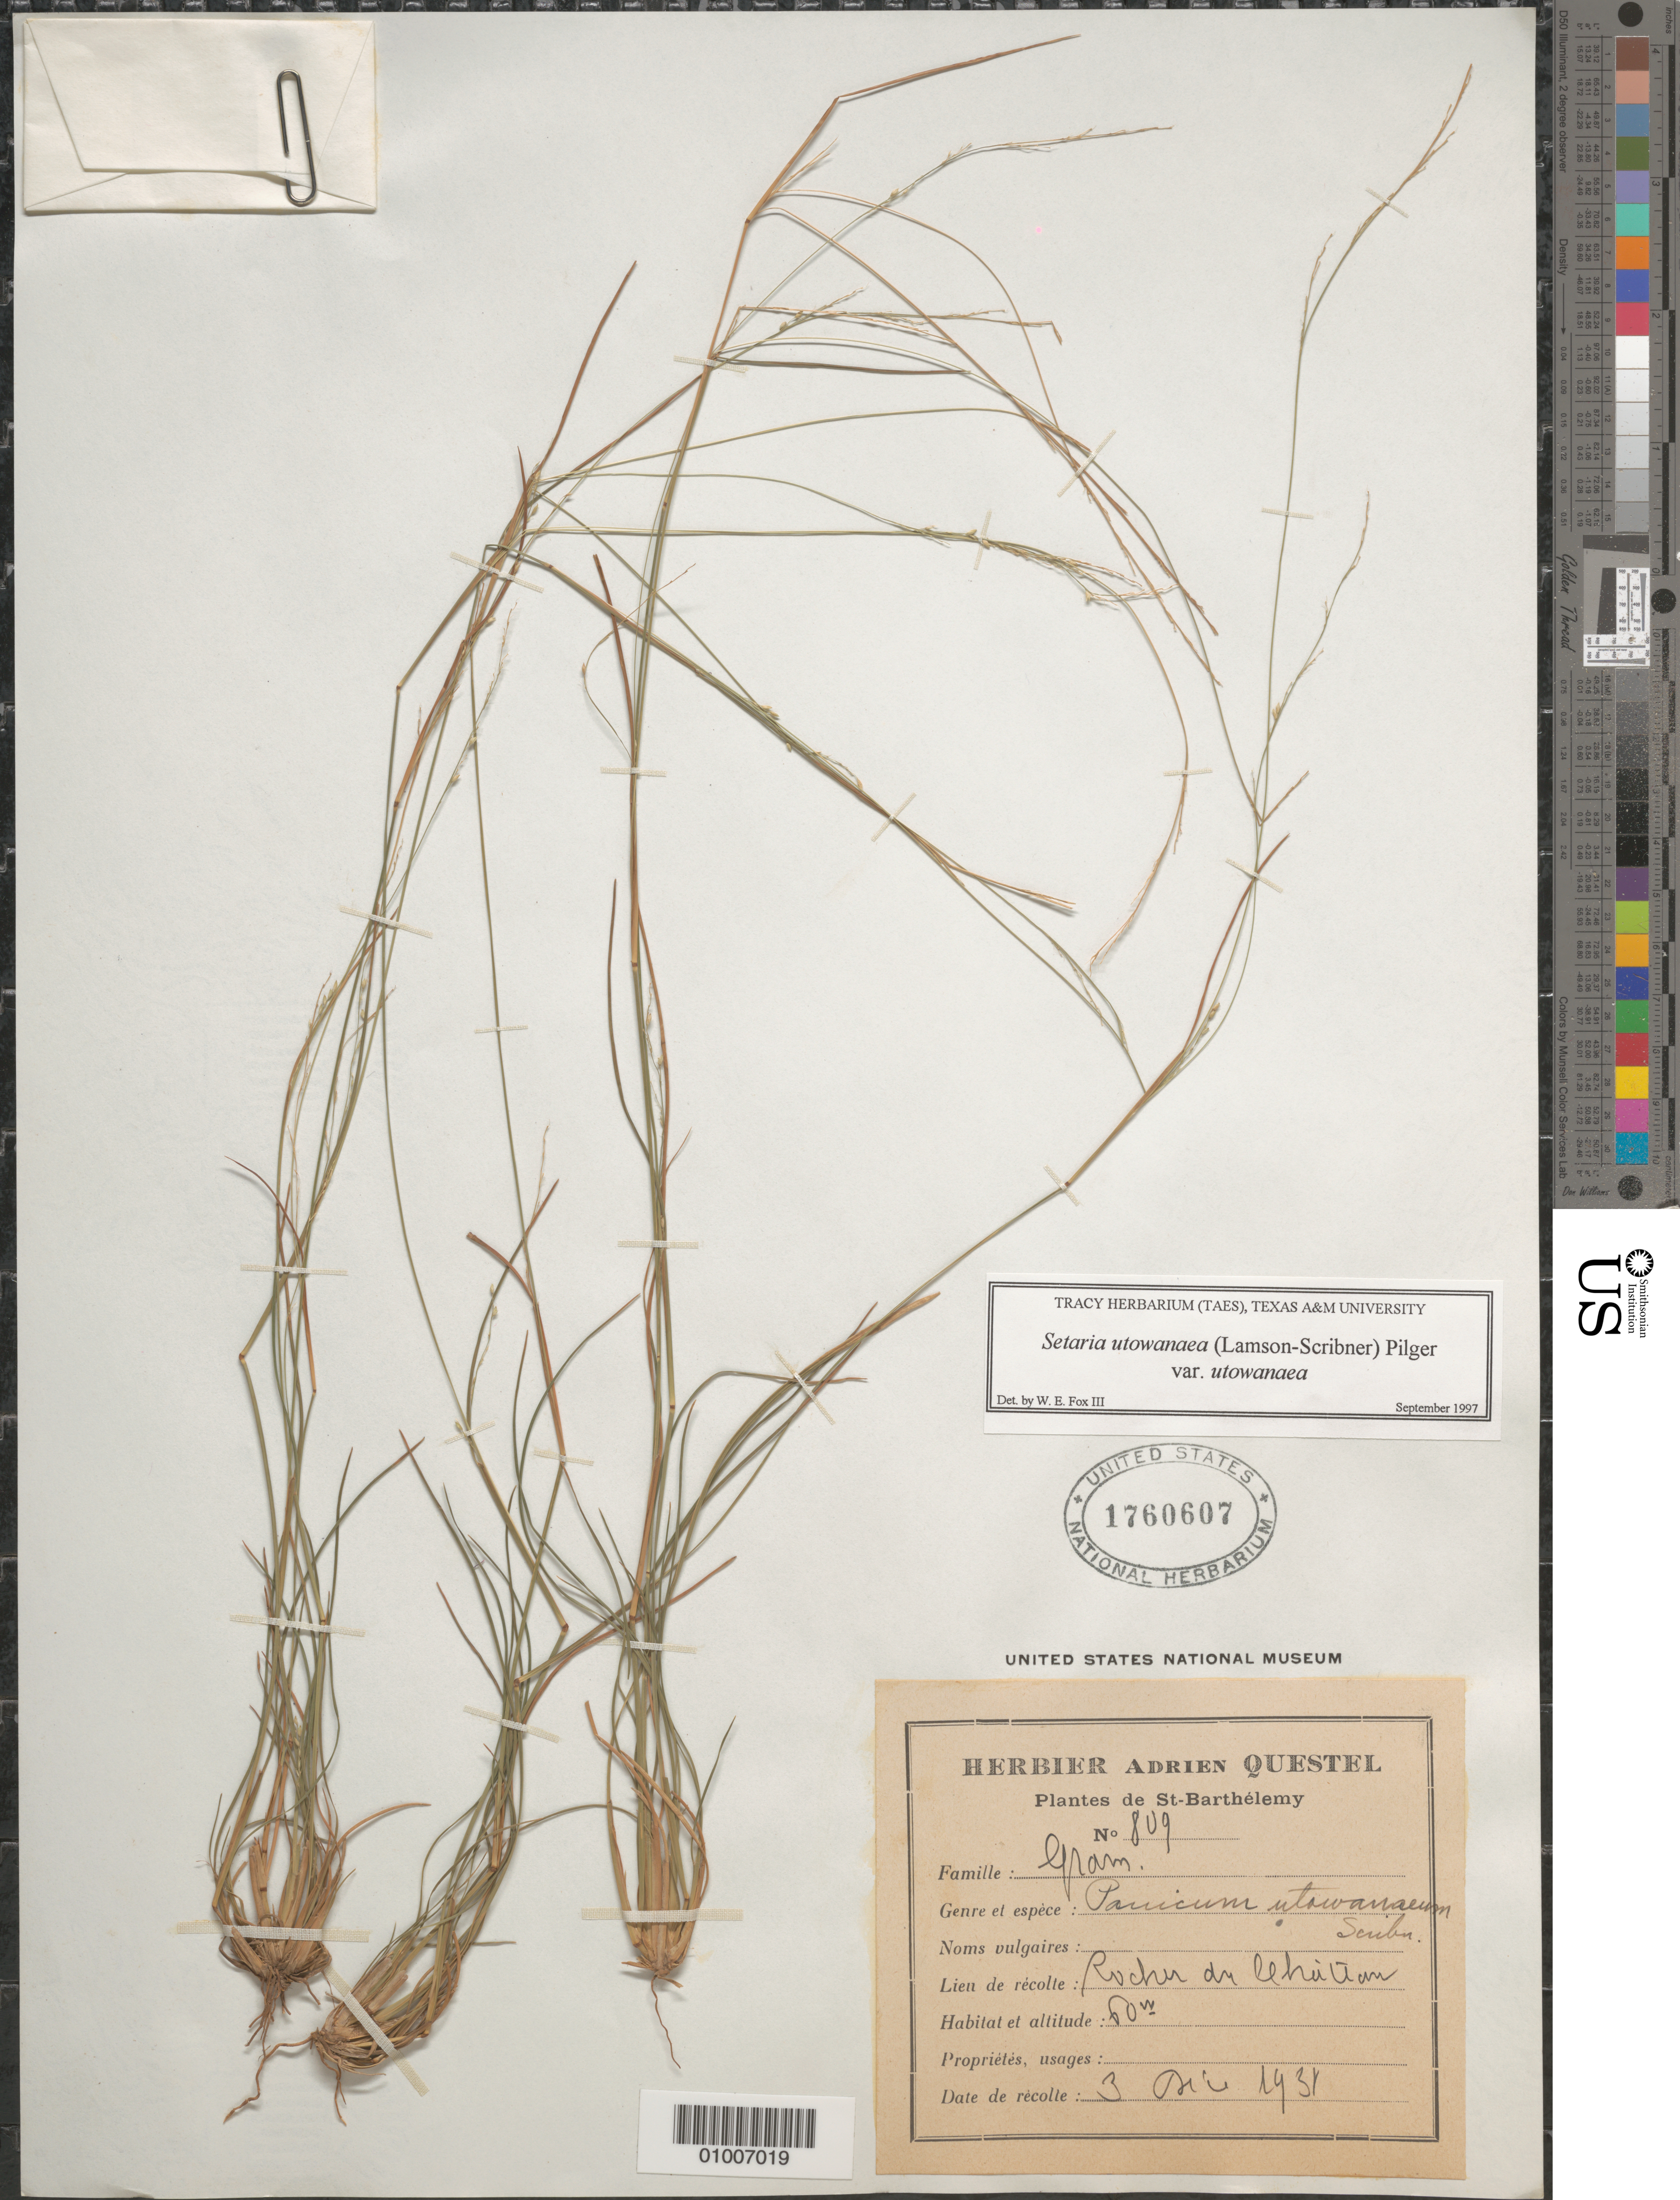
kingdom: Plantae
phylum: Tracheophyta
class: Liliopsida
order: Poales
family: Poaceae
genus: Setaria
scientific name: Setaria utowanaea var. utowanaea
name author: (Scribn.) Pilg.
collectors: A. Questel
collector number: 809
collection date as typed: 03 May 1931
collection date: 1931-05-03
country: Saint Barthélemy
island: St. Barthélemy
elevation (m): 60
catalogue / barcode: US 1760607